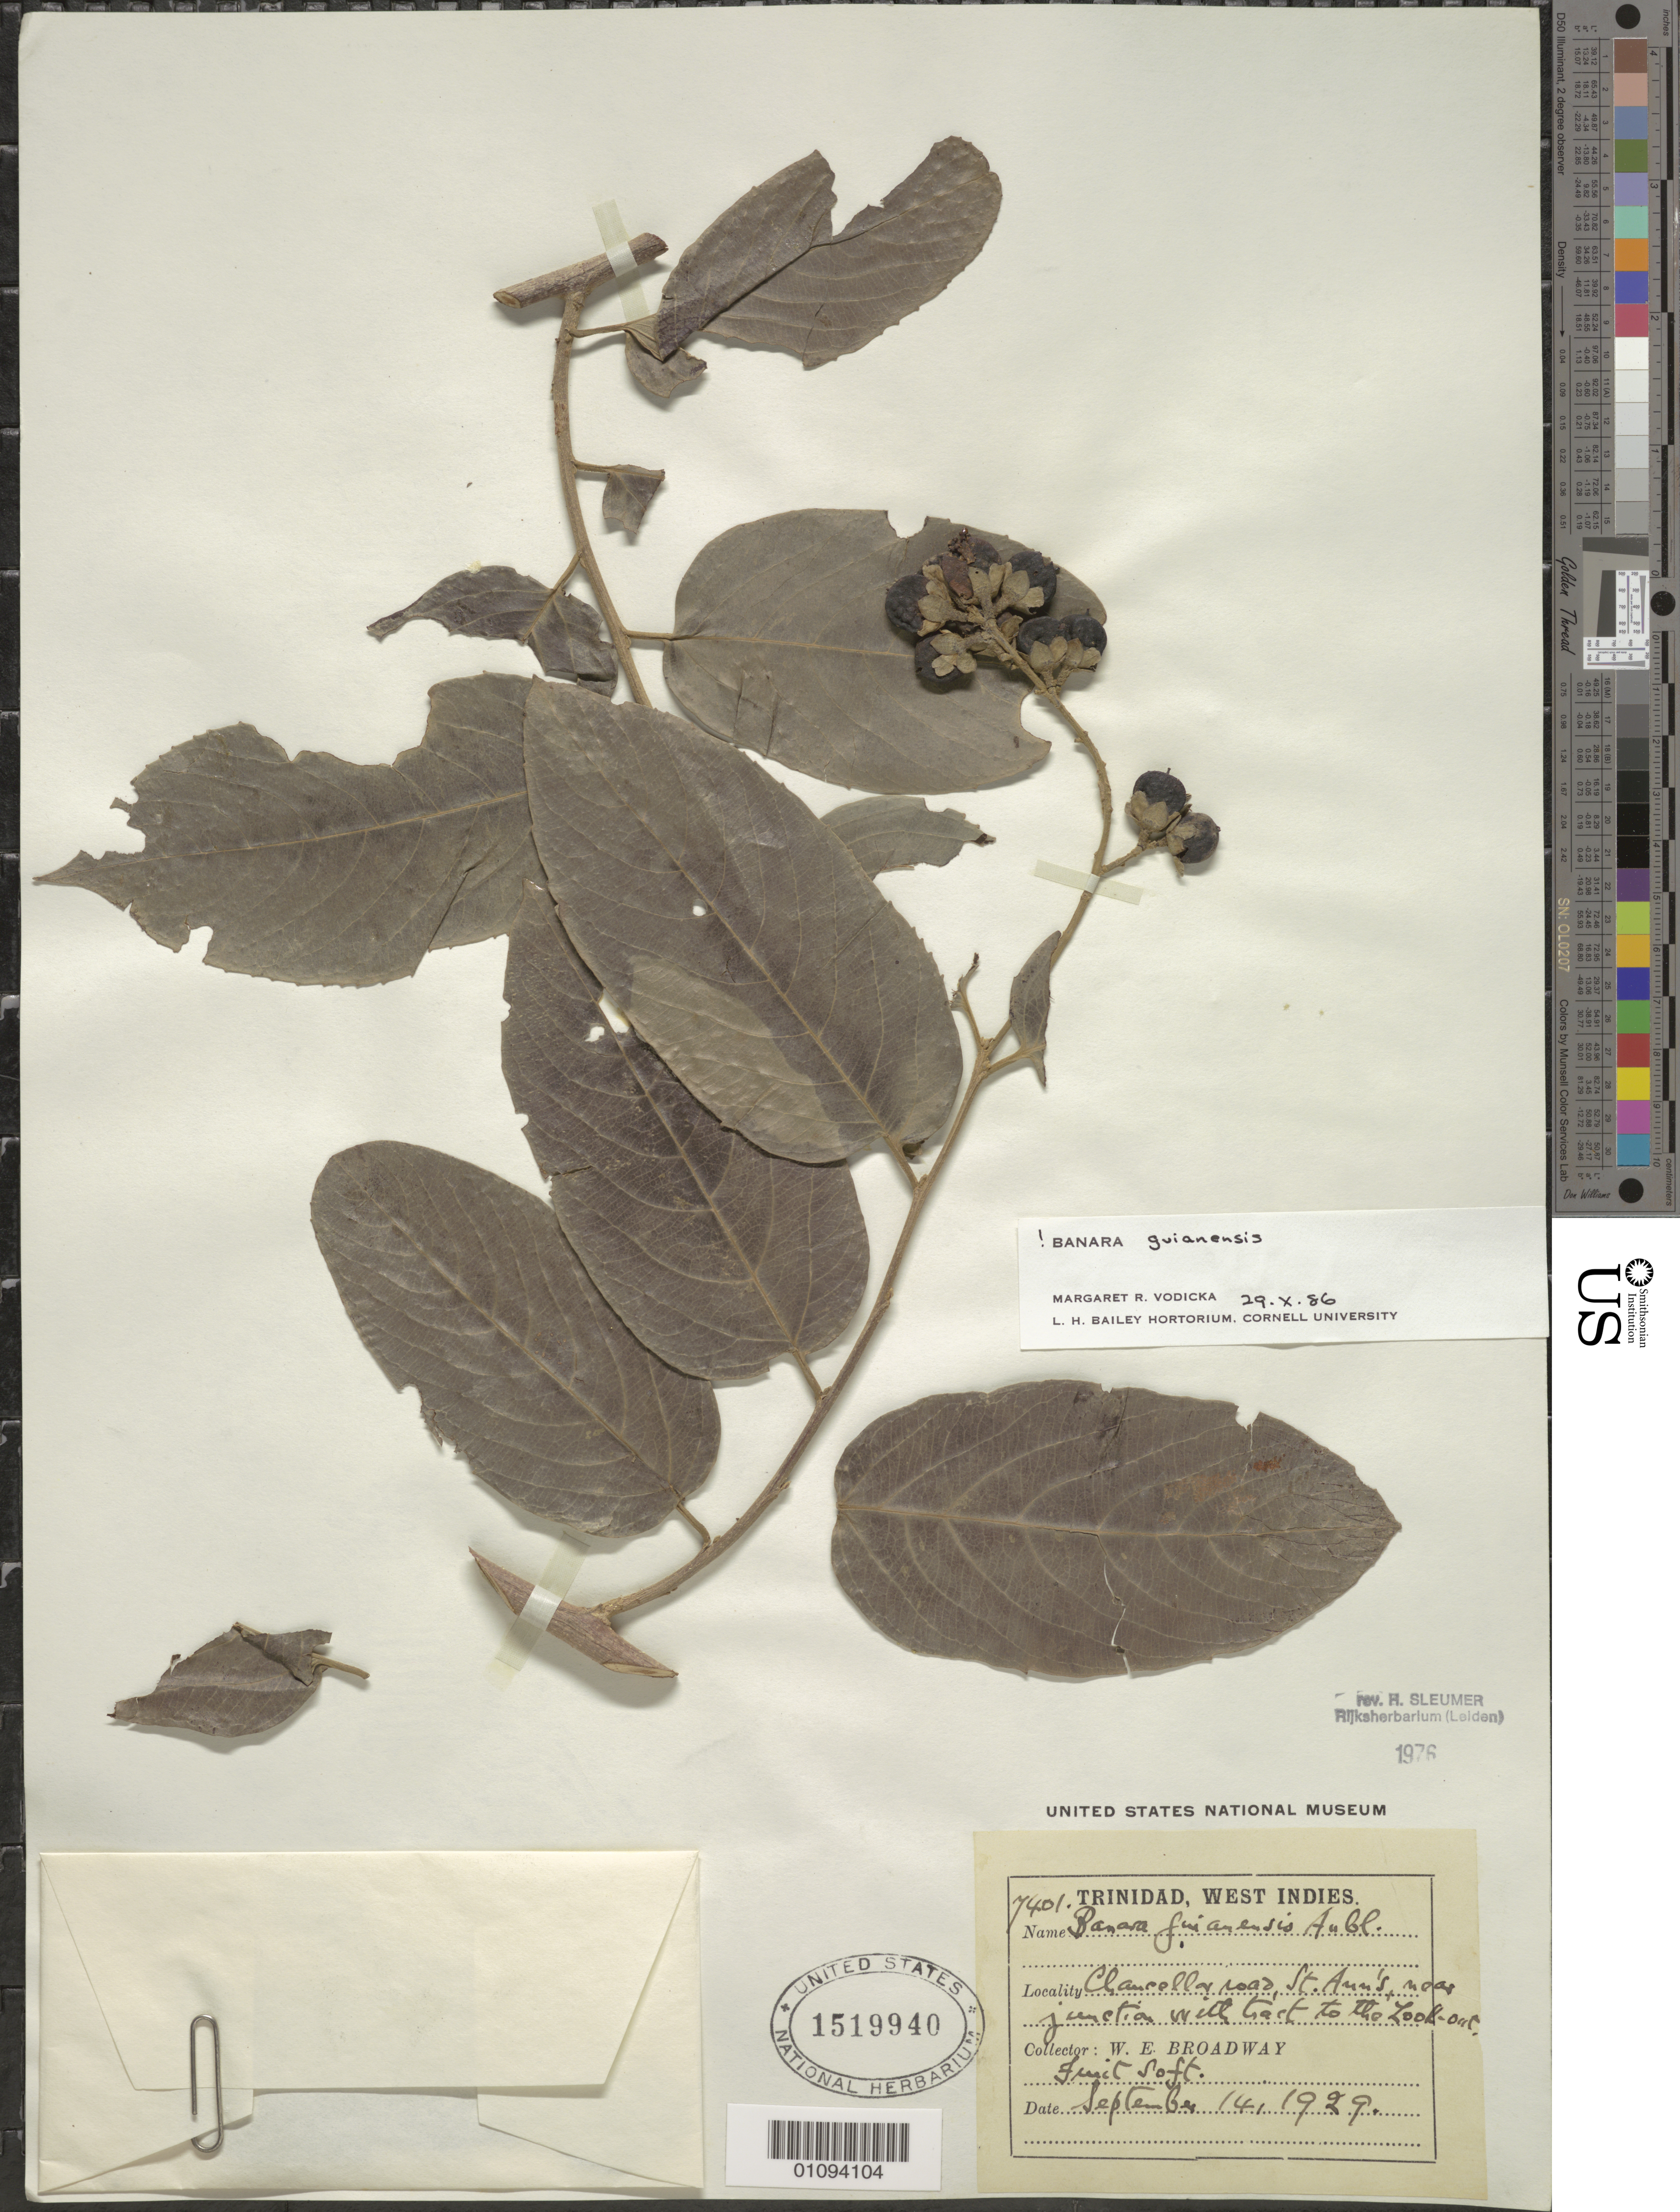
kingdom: Plantae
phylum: Tracheophyta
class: Magnoliopsida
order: Malpighiales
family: Salicaceae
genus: Banara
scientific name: Banara guianensis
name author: Aubl.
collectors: W. E. Broadway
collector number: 7401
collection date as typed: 14 Sep 1929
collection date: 1929-09-14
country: Trinidad and Tobago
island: Trinidad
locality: Claurella Road, St. Ann's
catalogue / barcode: US 1519940